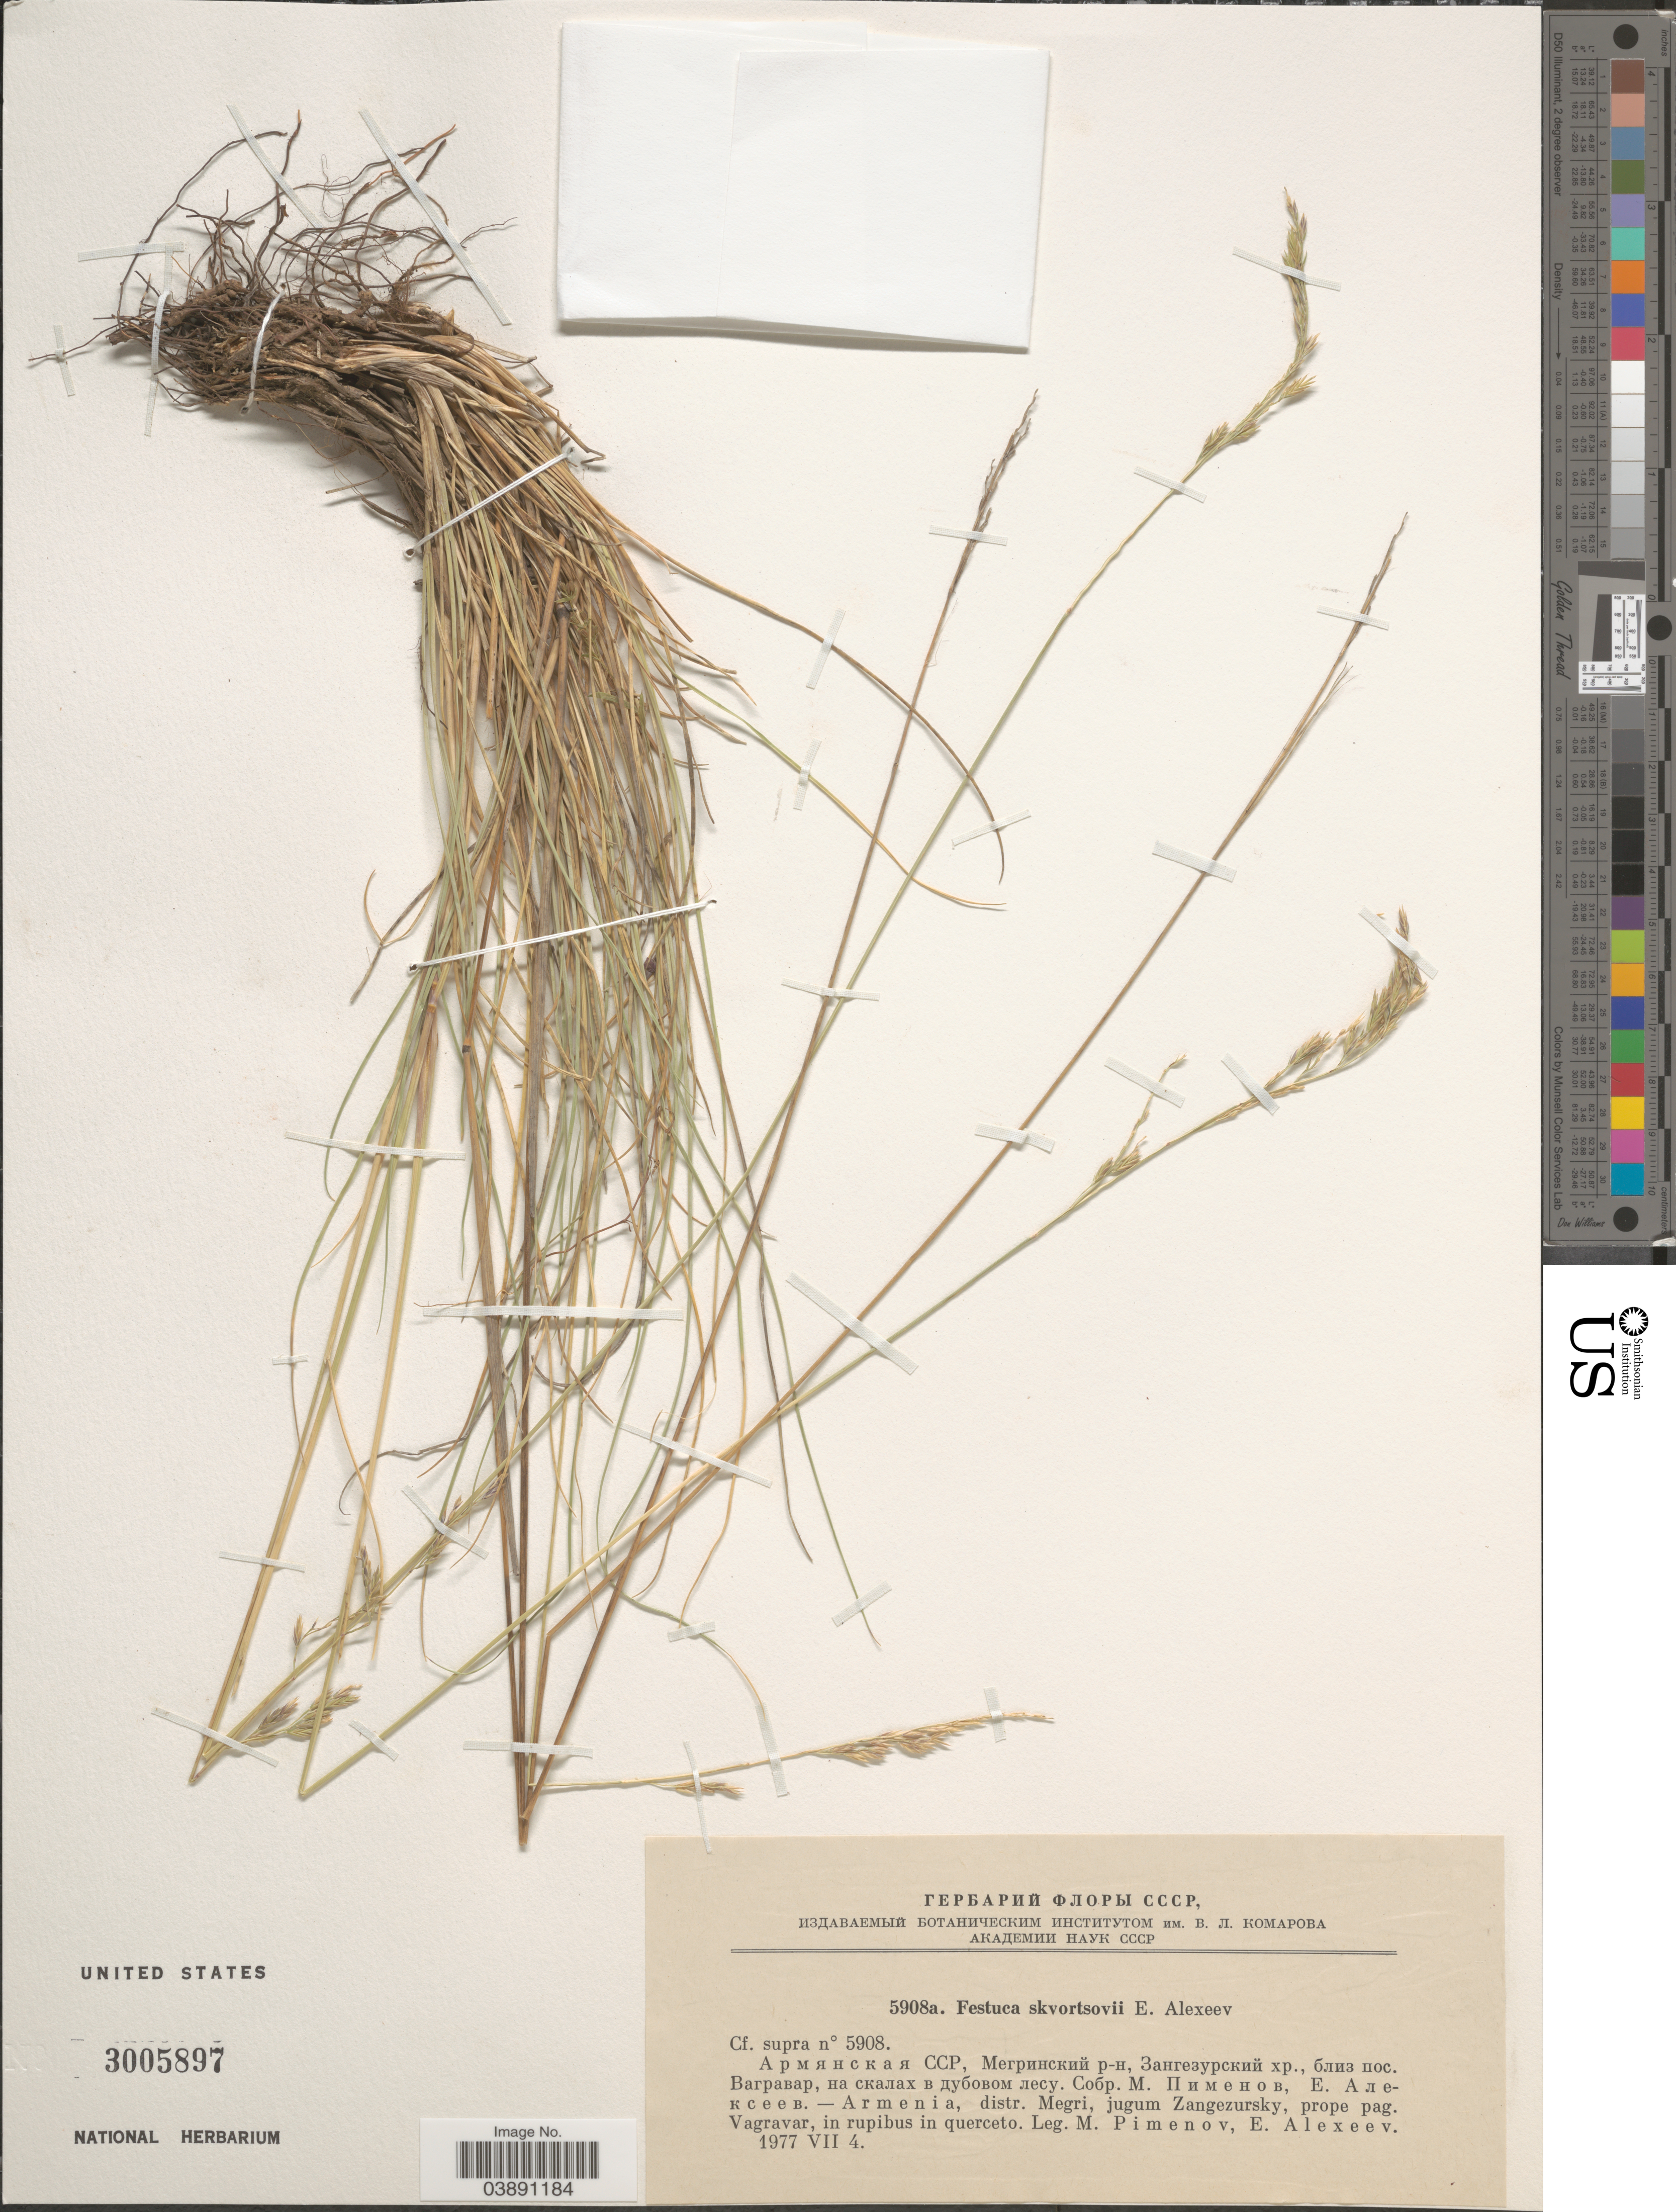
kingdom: Plantae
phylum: Tracheophyta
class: Liliopsida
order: Poales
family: Poaceae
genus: Festuca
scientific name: Festuca skvortsovii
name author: E.B. Alexeev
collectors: M. Pimenov & E. B. Alexeev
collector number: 5908a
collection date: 1977-07-04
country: Armenia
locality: Distr. Megri, jugum Zangezursky, prope pag. Vagravar, in rupibus in querceto.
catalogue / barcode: US 3005897